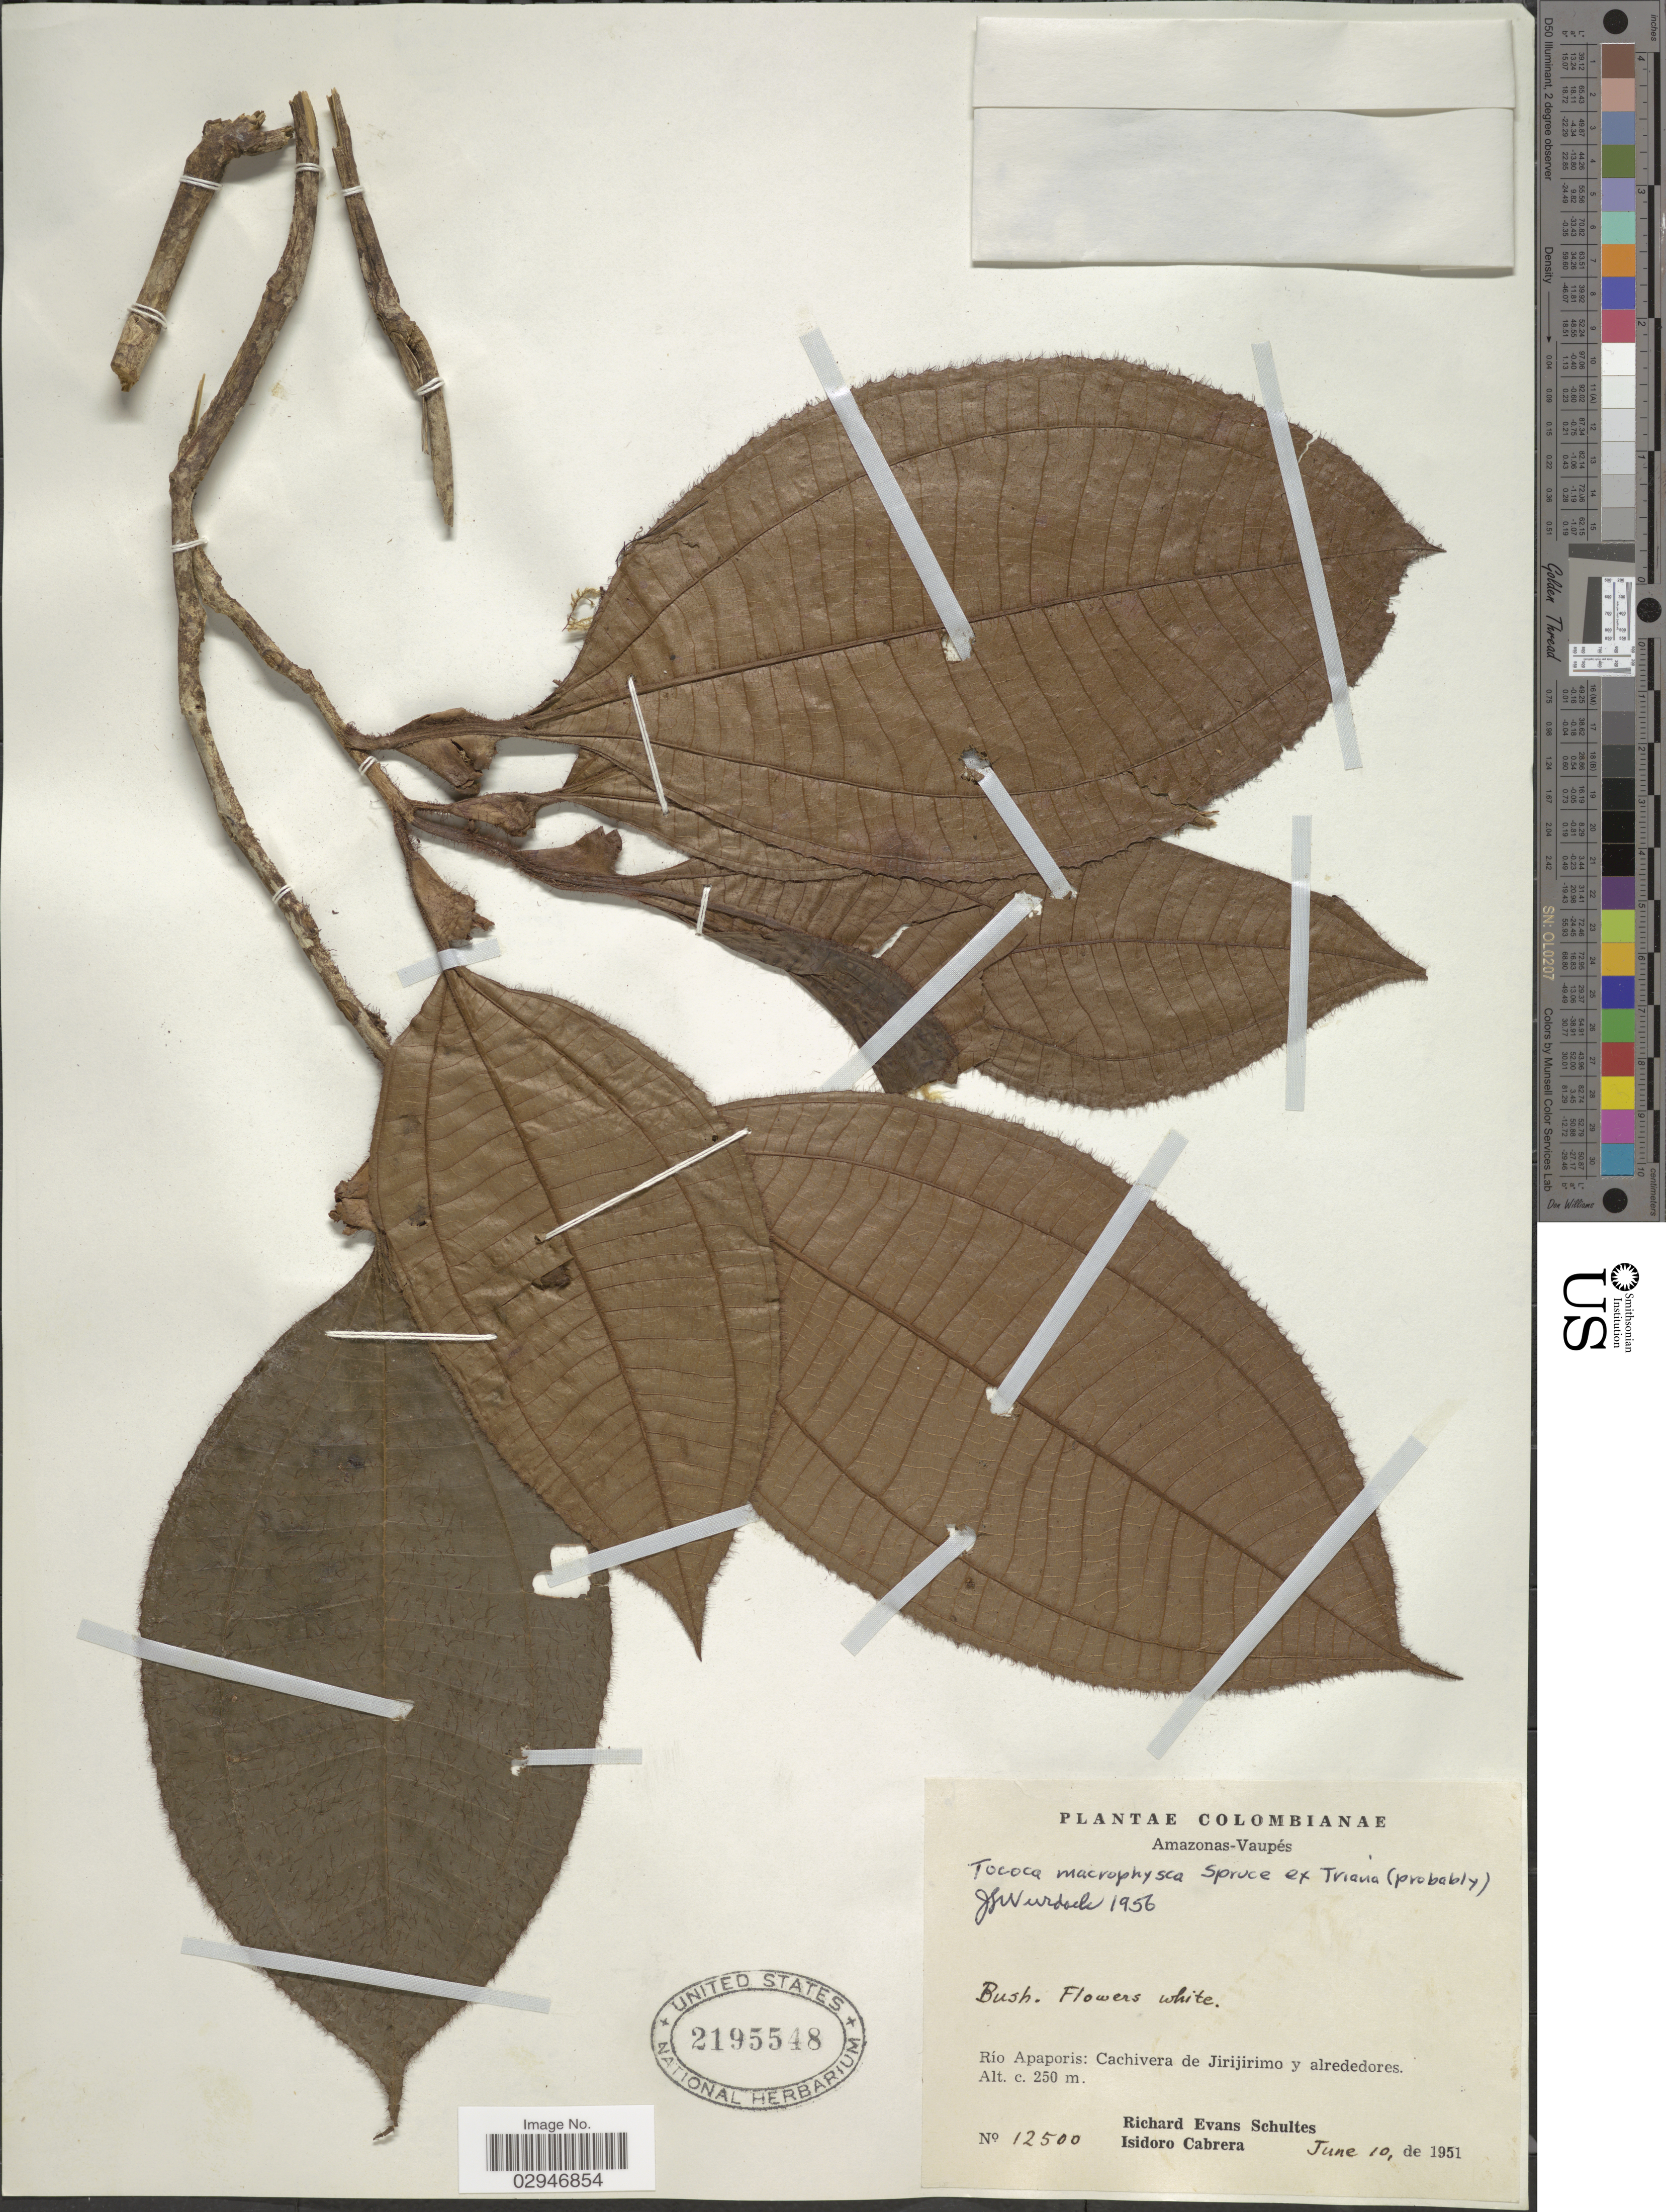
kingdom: Plantae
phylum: Tracheophyta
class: Magnoliopsida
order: Myrtales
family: Melastomataceae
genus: Tococa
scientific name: Tococa macrophysca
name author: Spruce ex Triana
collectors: R. E. Schultes & I. Cabrera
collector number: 12500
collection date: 1951-06-10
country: Colombia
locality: Amazonas-Vaupés. Río Apaporis: Cachivera de Jirijirimo y alrededores.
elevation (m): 250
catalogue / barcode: US 2195548